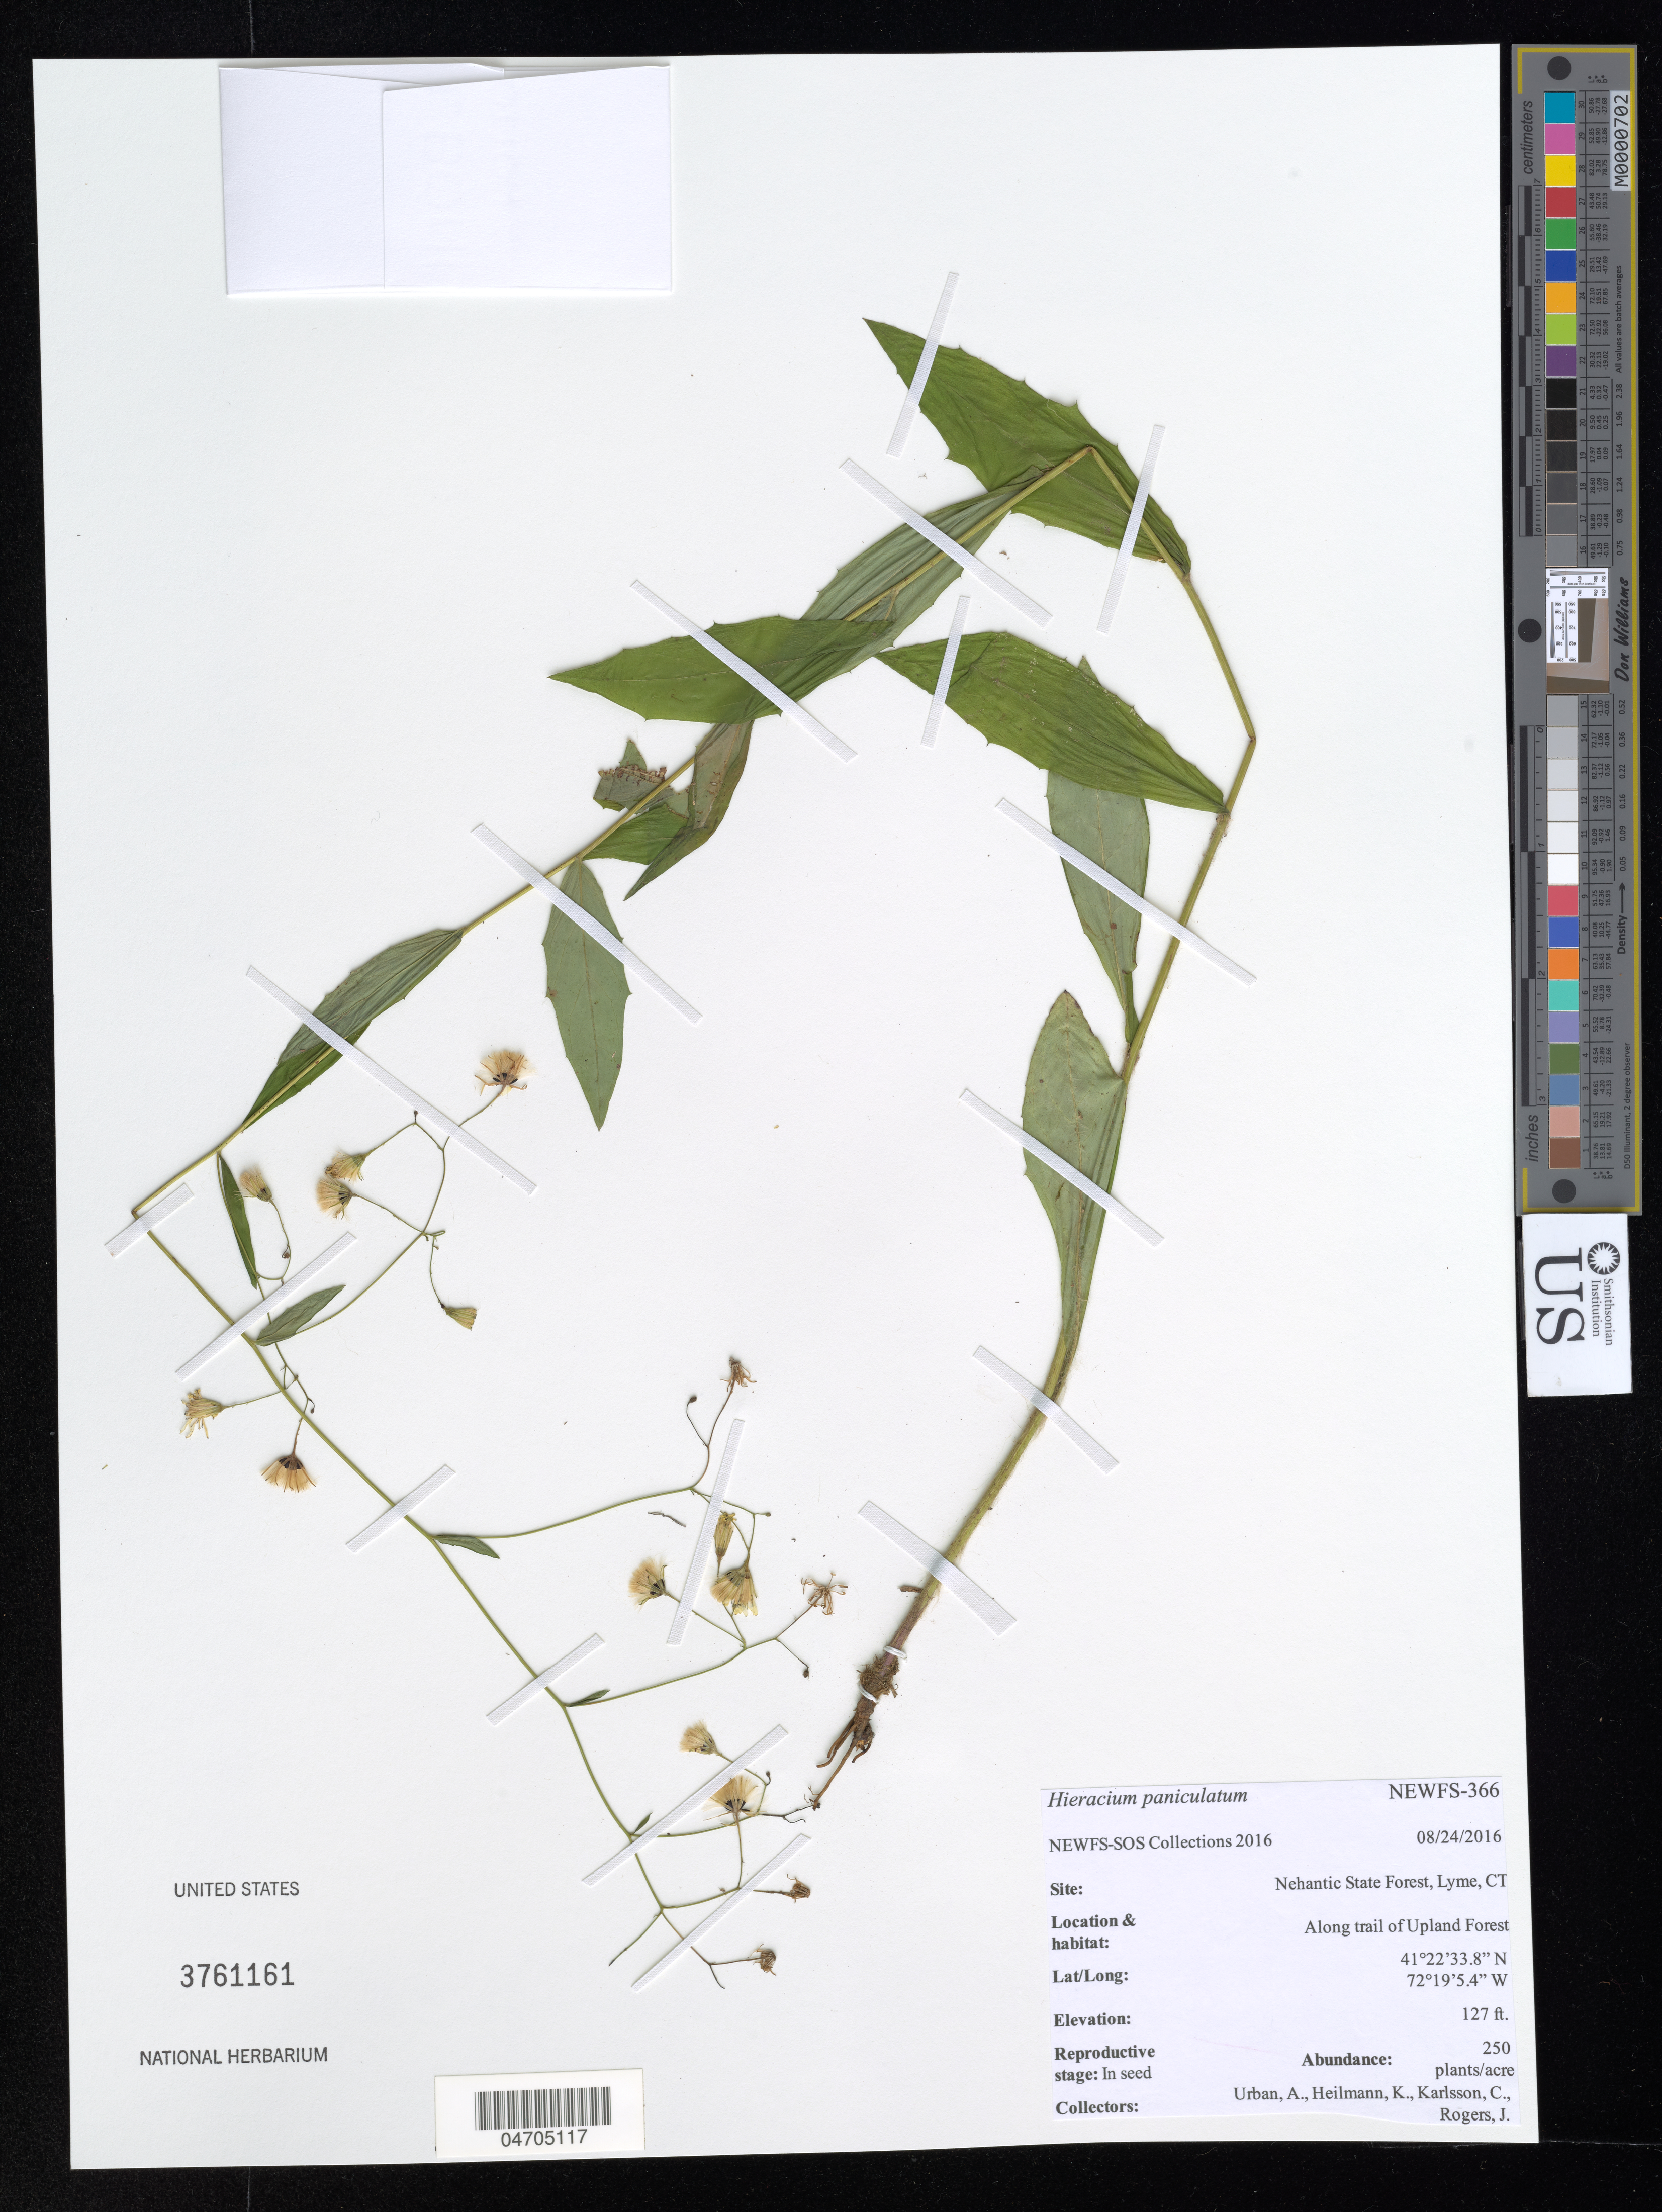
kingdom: Plantae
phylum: Tracheophyta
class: Magnoliopsida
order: Asterales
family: Asteraceae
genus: Hieracium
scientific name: Hieracium paniculatum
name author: L.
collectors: A. Urban, K. Heilmann, C. Karlsson & J. Rogers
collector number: NEWFS-366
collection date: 2016-08-24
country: United States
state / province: Connecticut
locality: Nehantic State Forest, Lyme. Along trail of Upland Forest.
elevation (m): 39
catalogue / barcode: US 3761161